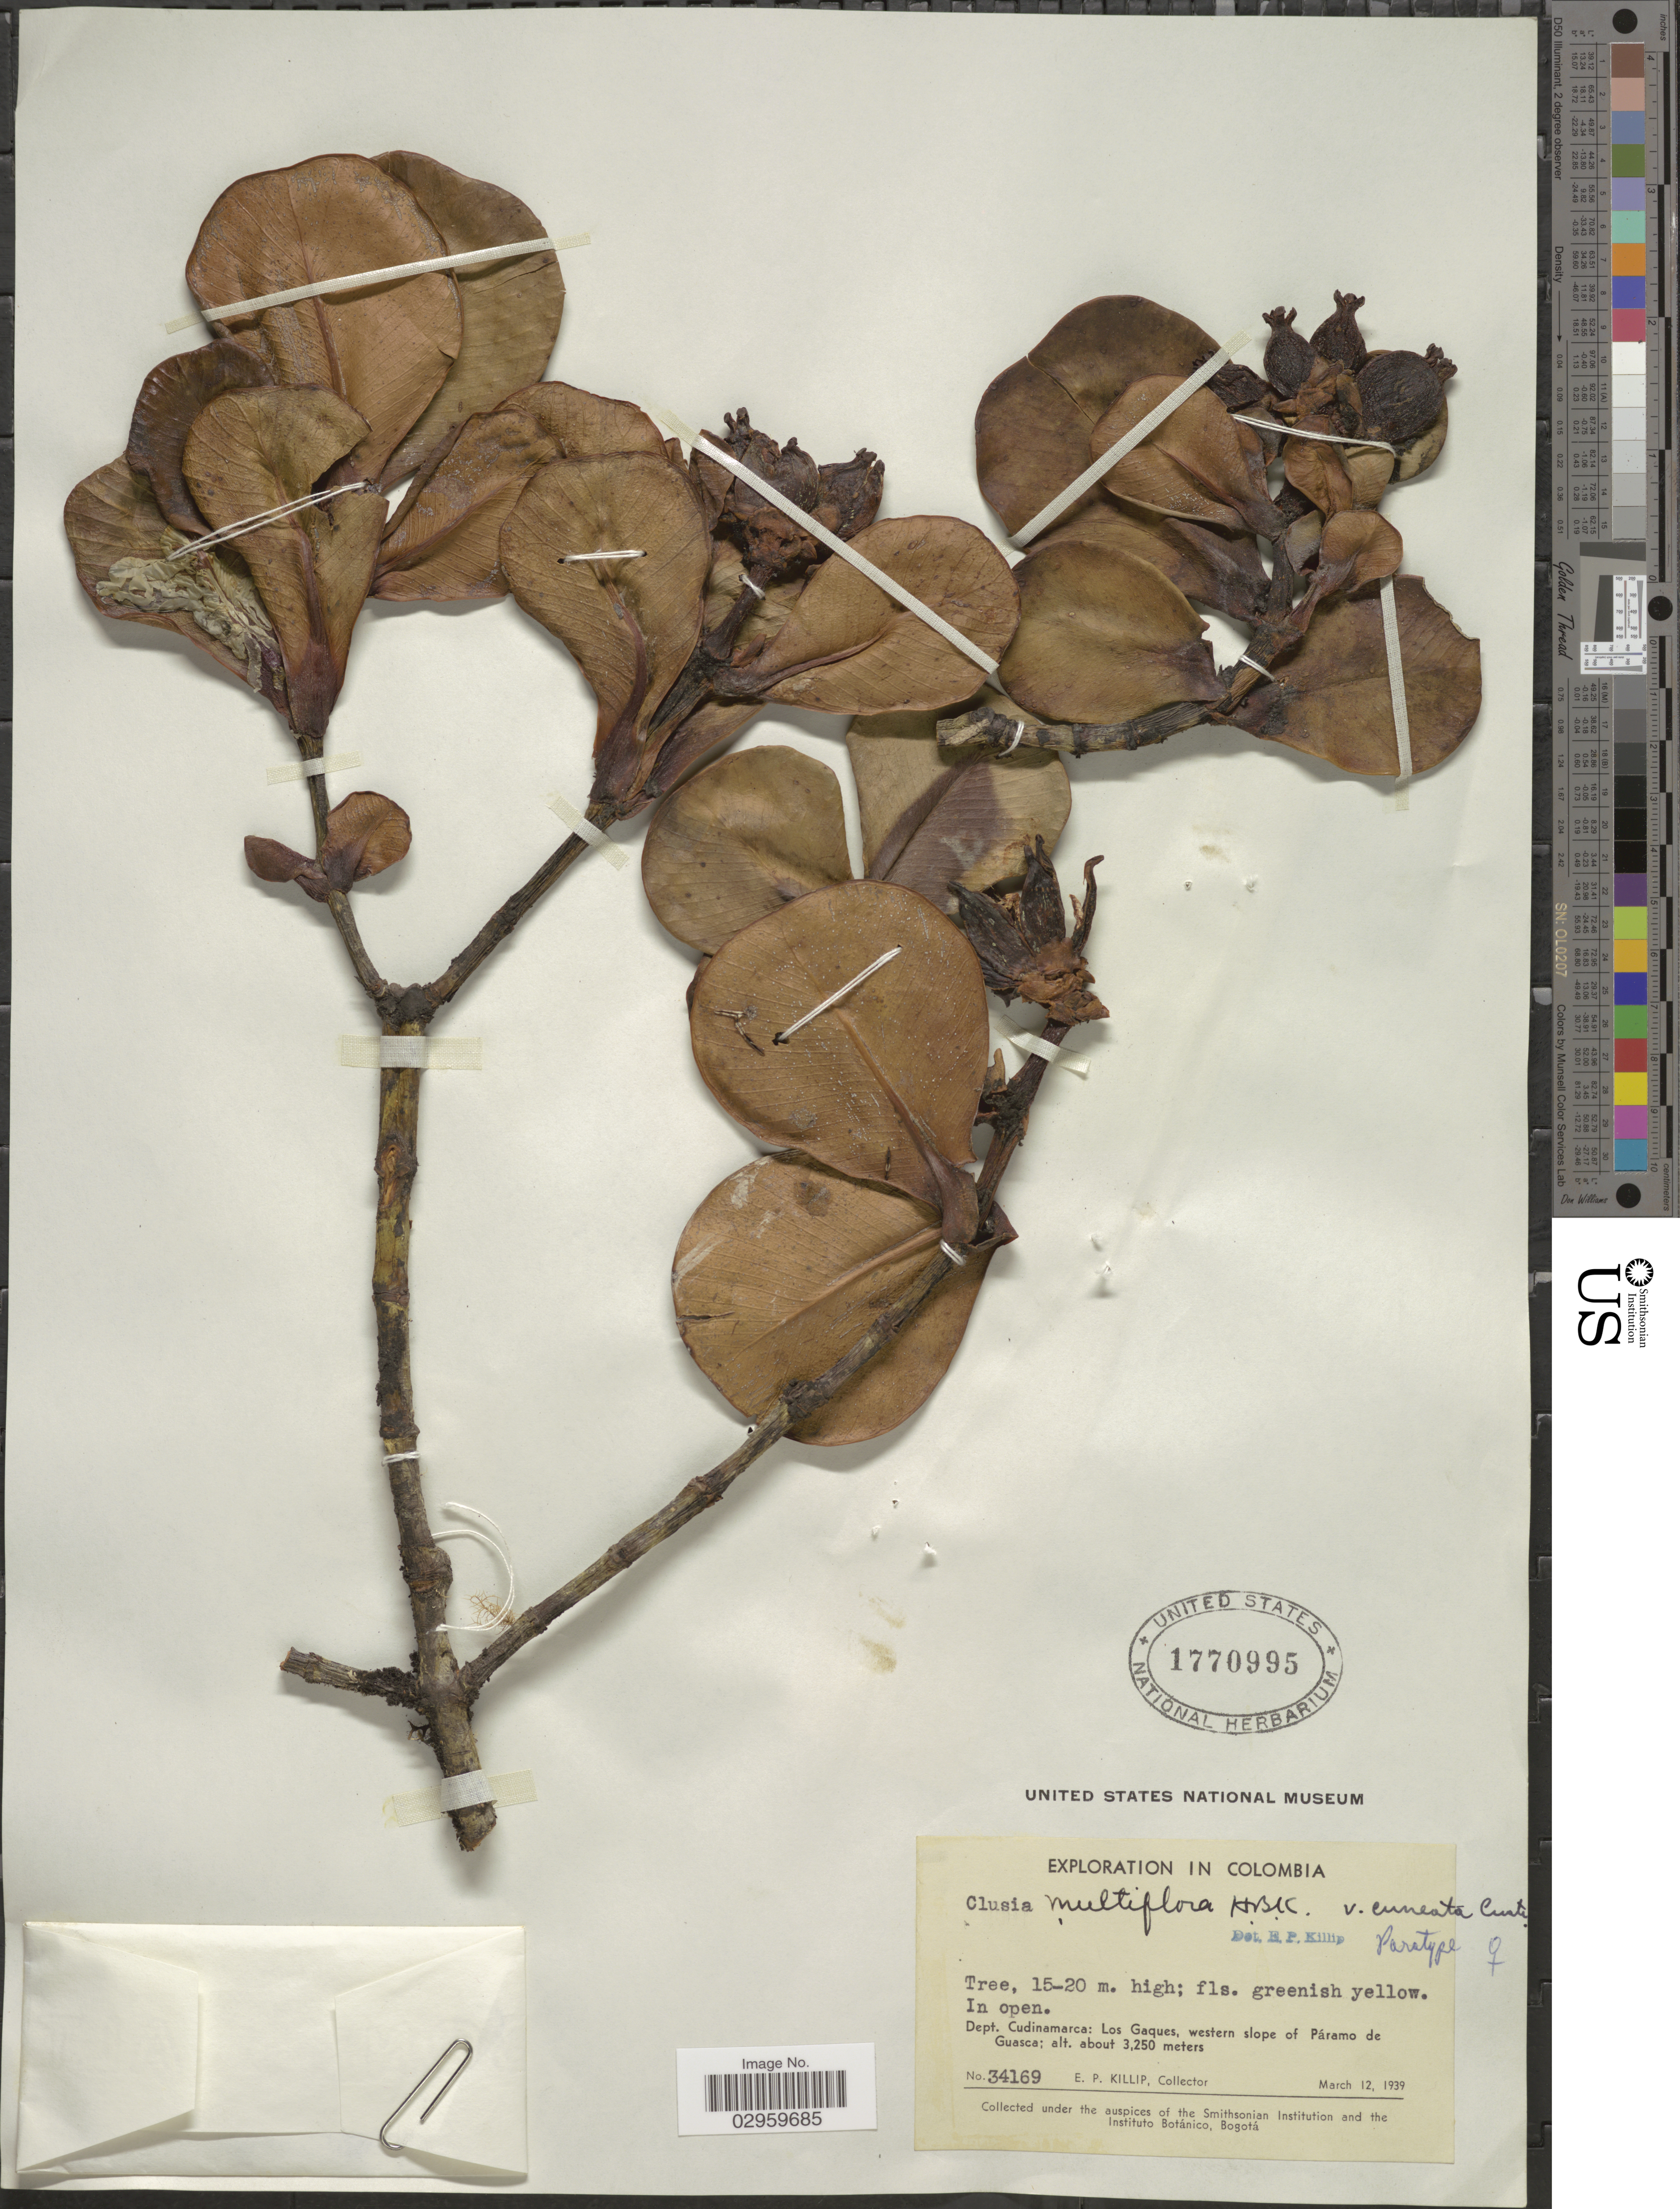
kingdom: Plantae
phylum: Tracheophyta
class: Magnoliopsida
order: Malpighiales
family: Clusiaceae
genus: Clusia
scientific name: Clusia multiflora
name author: Kunth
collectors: E. P. Killip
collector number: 34169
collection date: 1939-03-12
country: Colombia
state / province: Cundinamarca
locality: Dept. Cundinamarca: Los Gaques, western slope of Páramo de Guasca.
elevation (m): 3250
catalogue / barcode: US 1770995